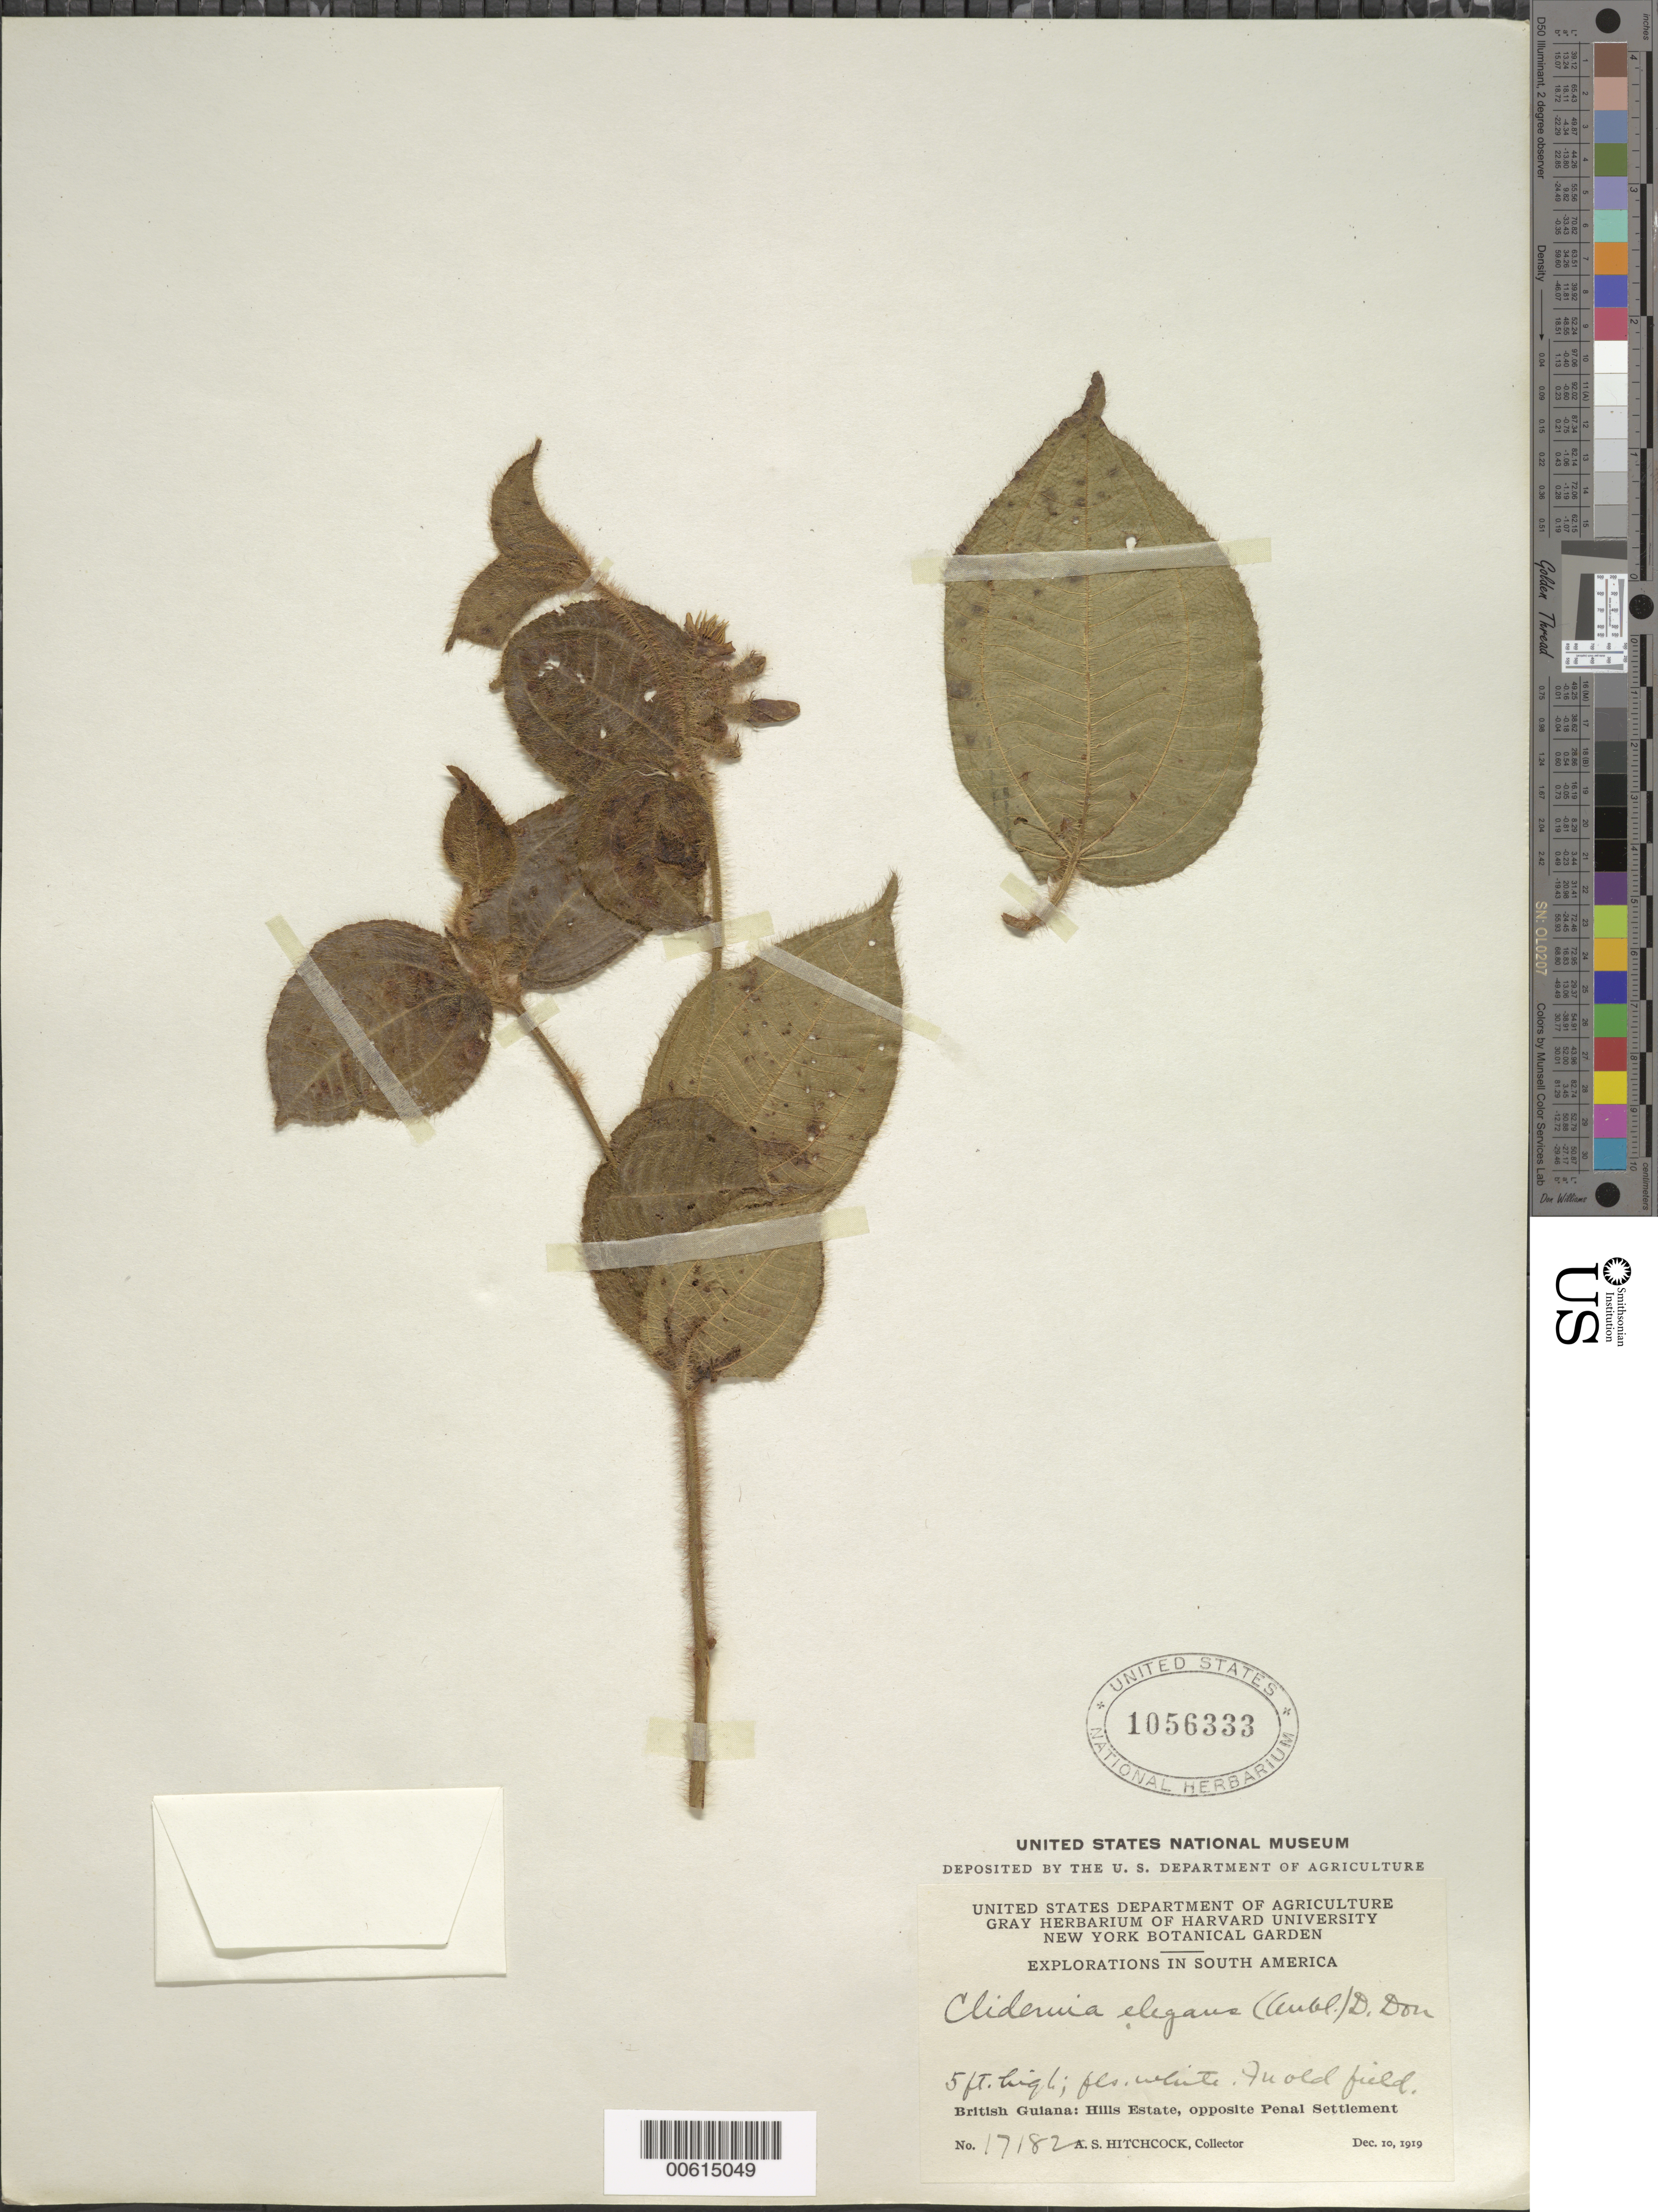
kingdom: Plantae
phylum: Tracheophyta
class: Magnoliopsida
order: Myrtales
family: Melastomataceae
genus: Clidemia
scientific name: Clidemia hirta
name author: (L.) D. Don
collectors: A. S. Hitchcock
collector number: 17182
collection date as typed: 10-Dec-19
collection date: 1919-12-10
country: Guyana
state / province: Cuyuni-Mazaruni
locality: Penal Settlement, opposite; Hills Estate, 3 mi SW of Bartica near Mazaruni R.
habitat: Old field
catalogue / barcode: US 1056333